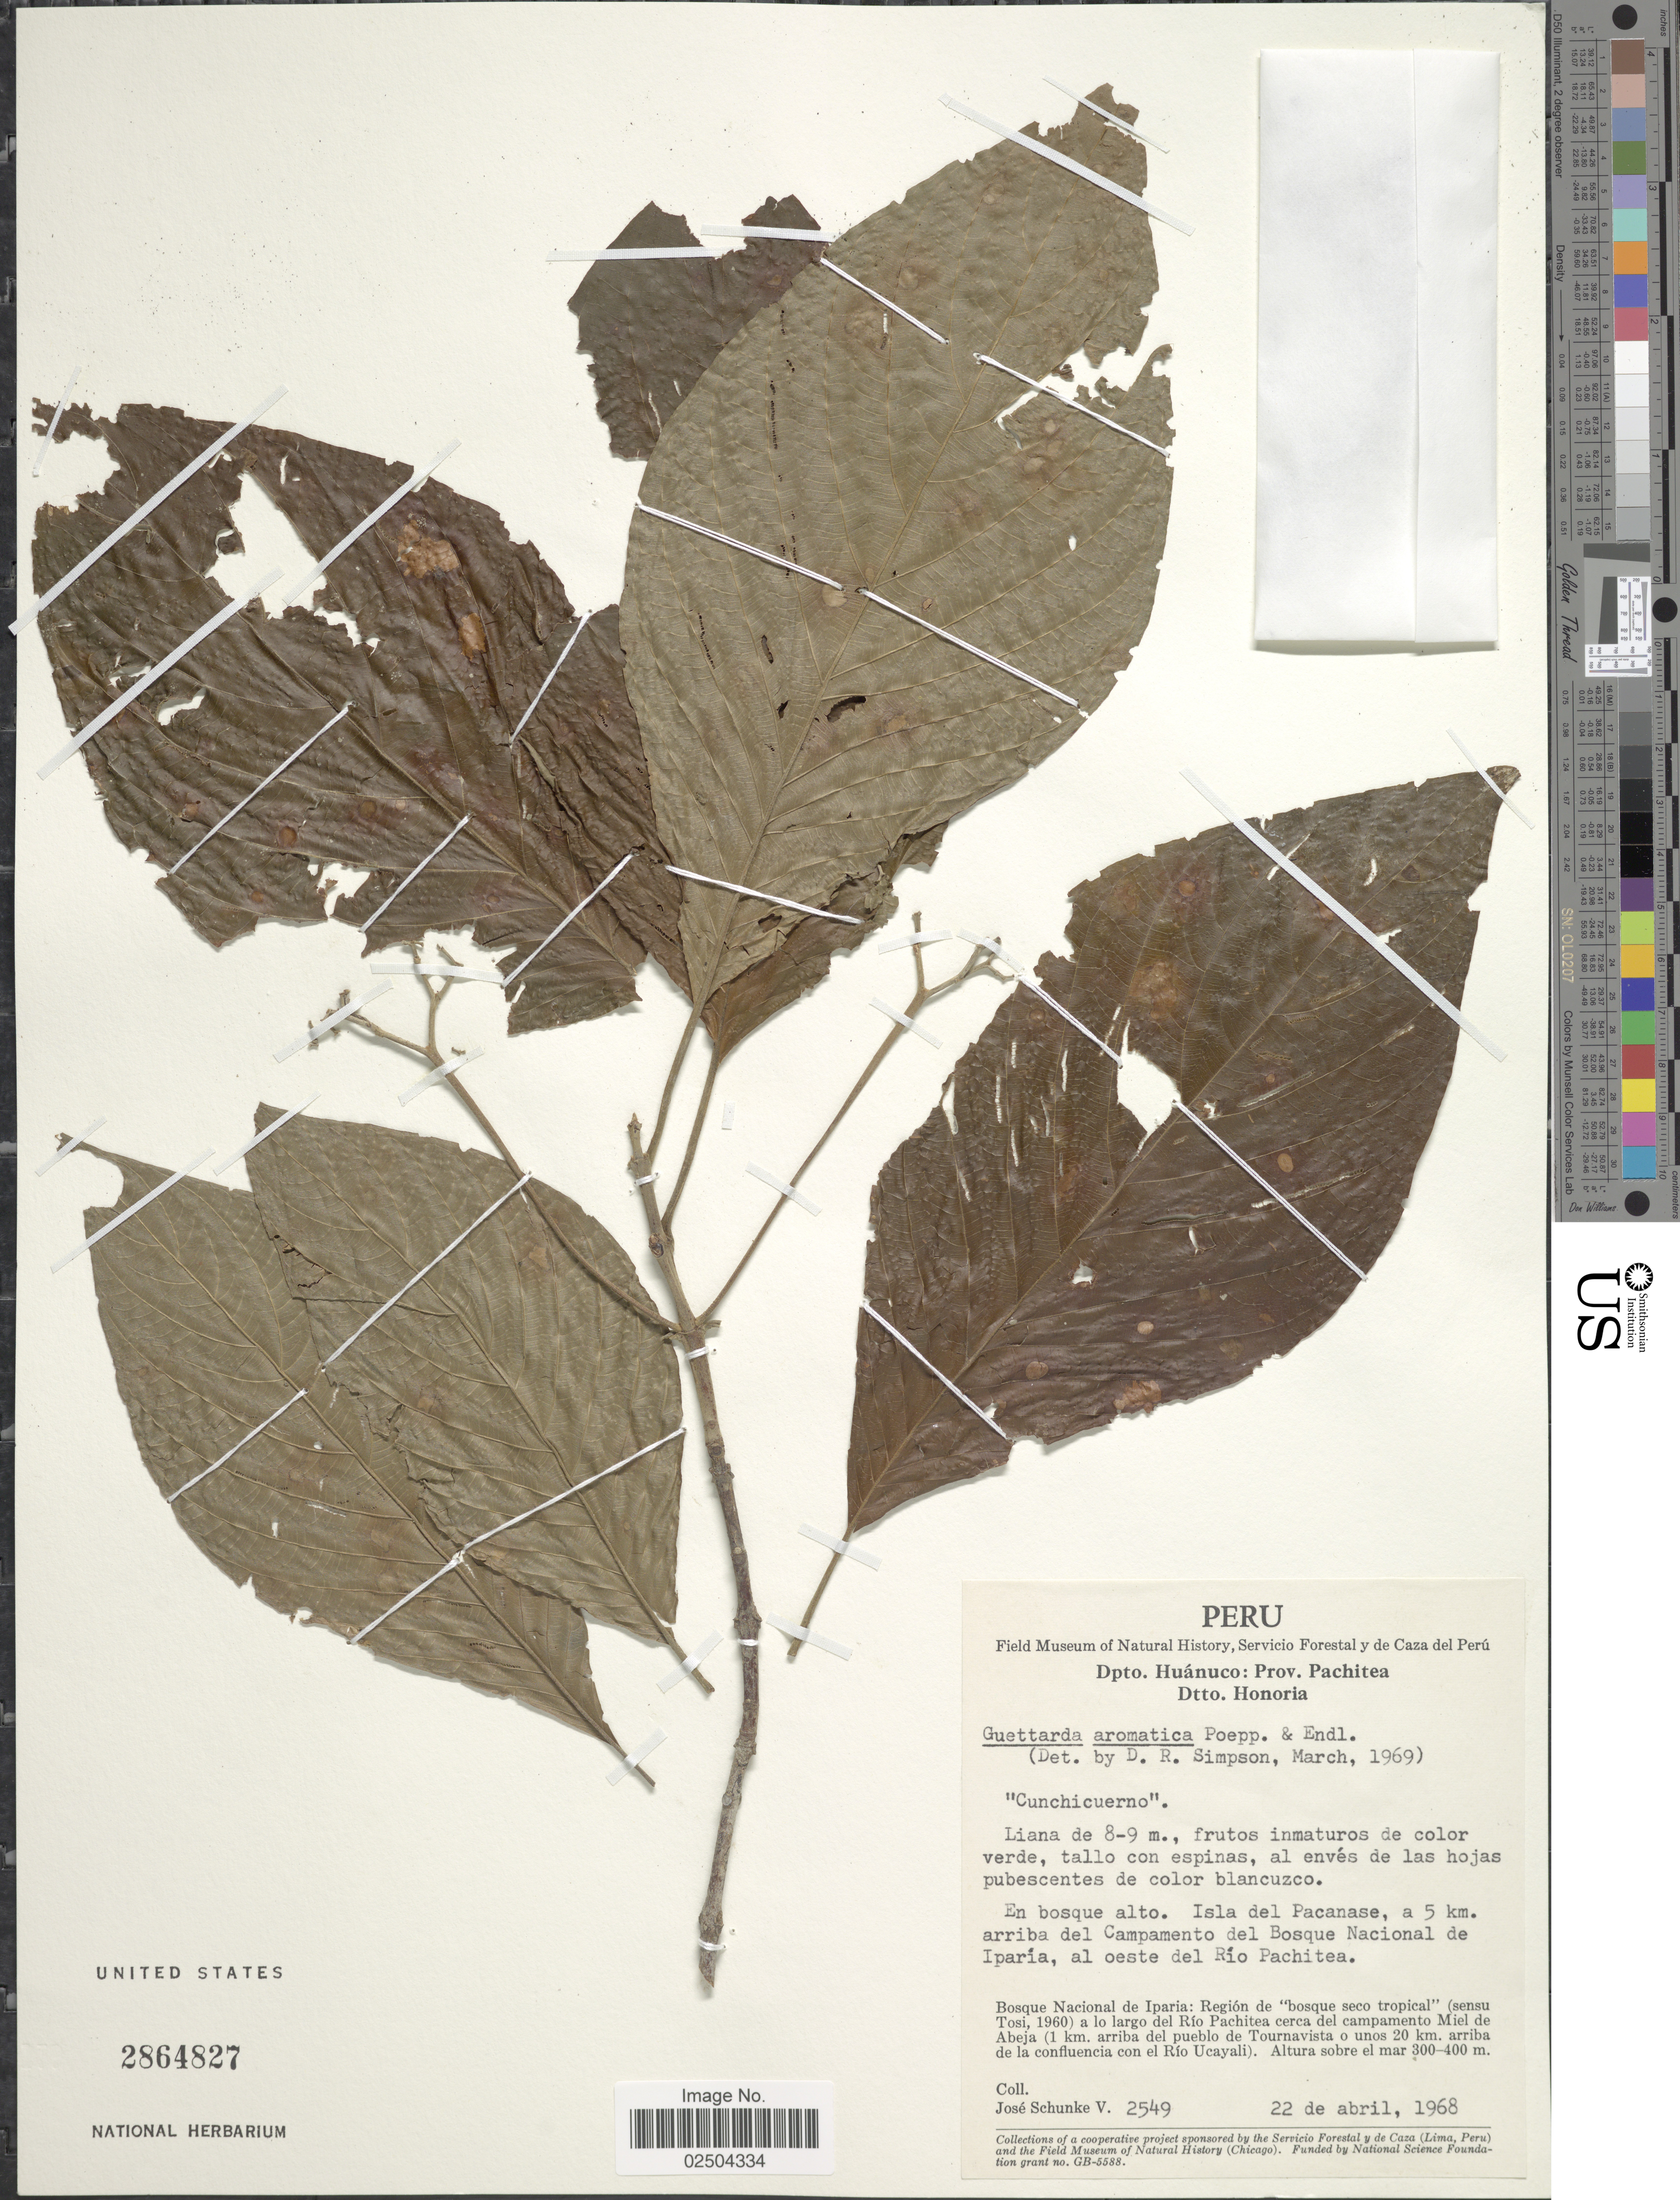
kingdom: Plantae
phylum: Tracheophyta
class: Magnoliopsida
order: Gentianales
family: Rubiaceae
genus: Guettarda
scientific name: Guettarda aromatica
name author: Poepp. & Endl.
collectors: J. Schunke Vigo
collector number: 2549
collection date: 1968-04-22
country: Peru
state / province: Huánuco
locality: Dpto. Huanuco: Prov. Pachitea, Dtto. Honoria, En bosque alto, Isla del Pacanase, 5 km arriba del Campamento del Bosque Nacional de Iparia, al oeste del Rio Pachitea, Bosque Nacional de Iparia: Region de bosque seco tropical (sensu Tosi 1960) a lo largo del Rio Pachitea cerca del campamento Miel de Abeja (1 km. arriba del pueblo de Tournavista o unos 20 km. arriba de la confluencia con el Rio Ucayali)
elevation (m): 300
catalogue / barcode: US 2864827